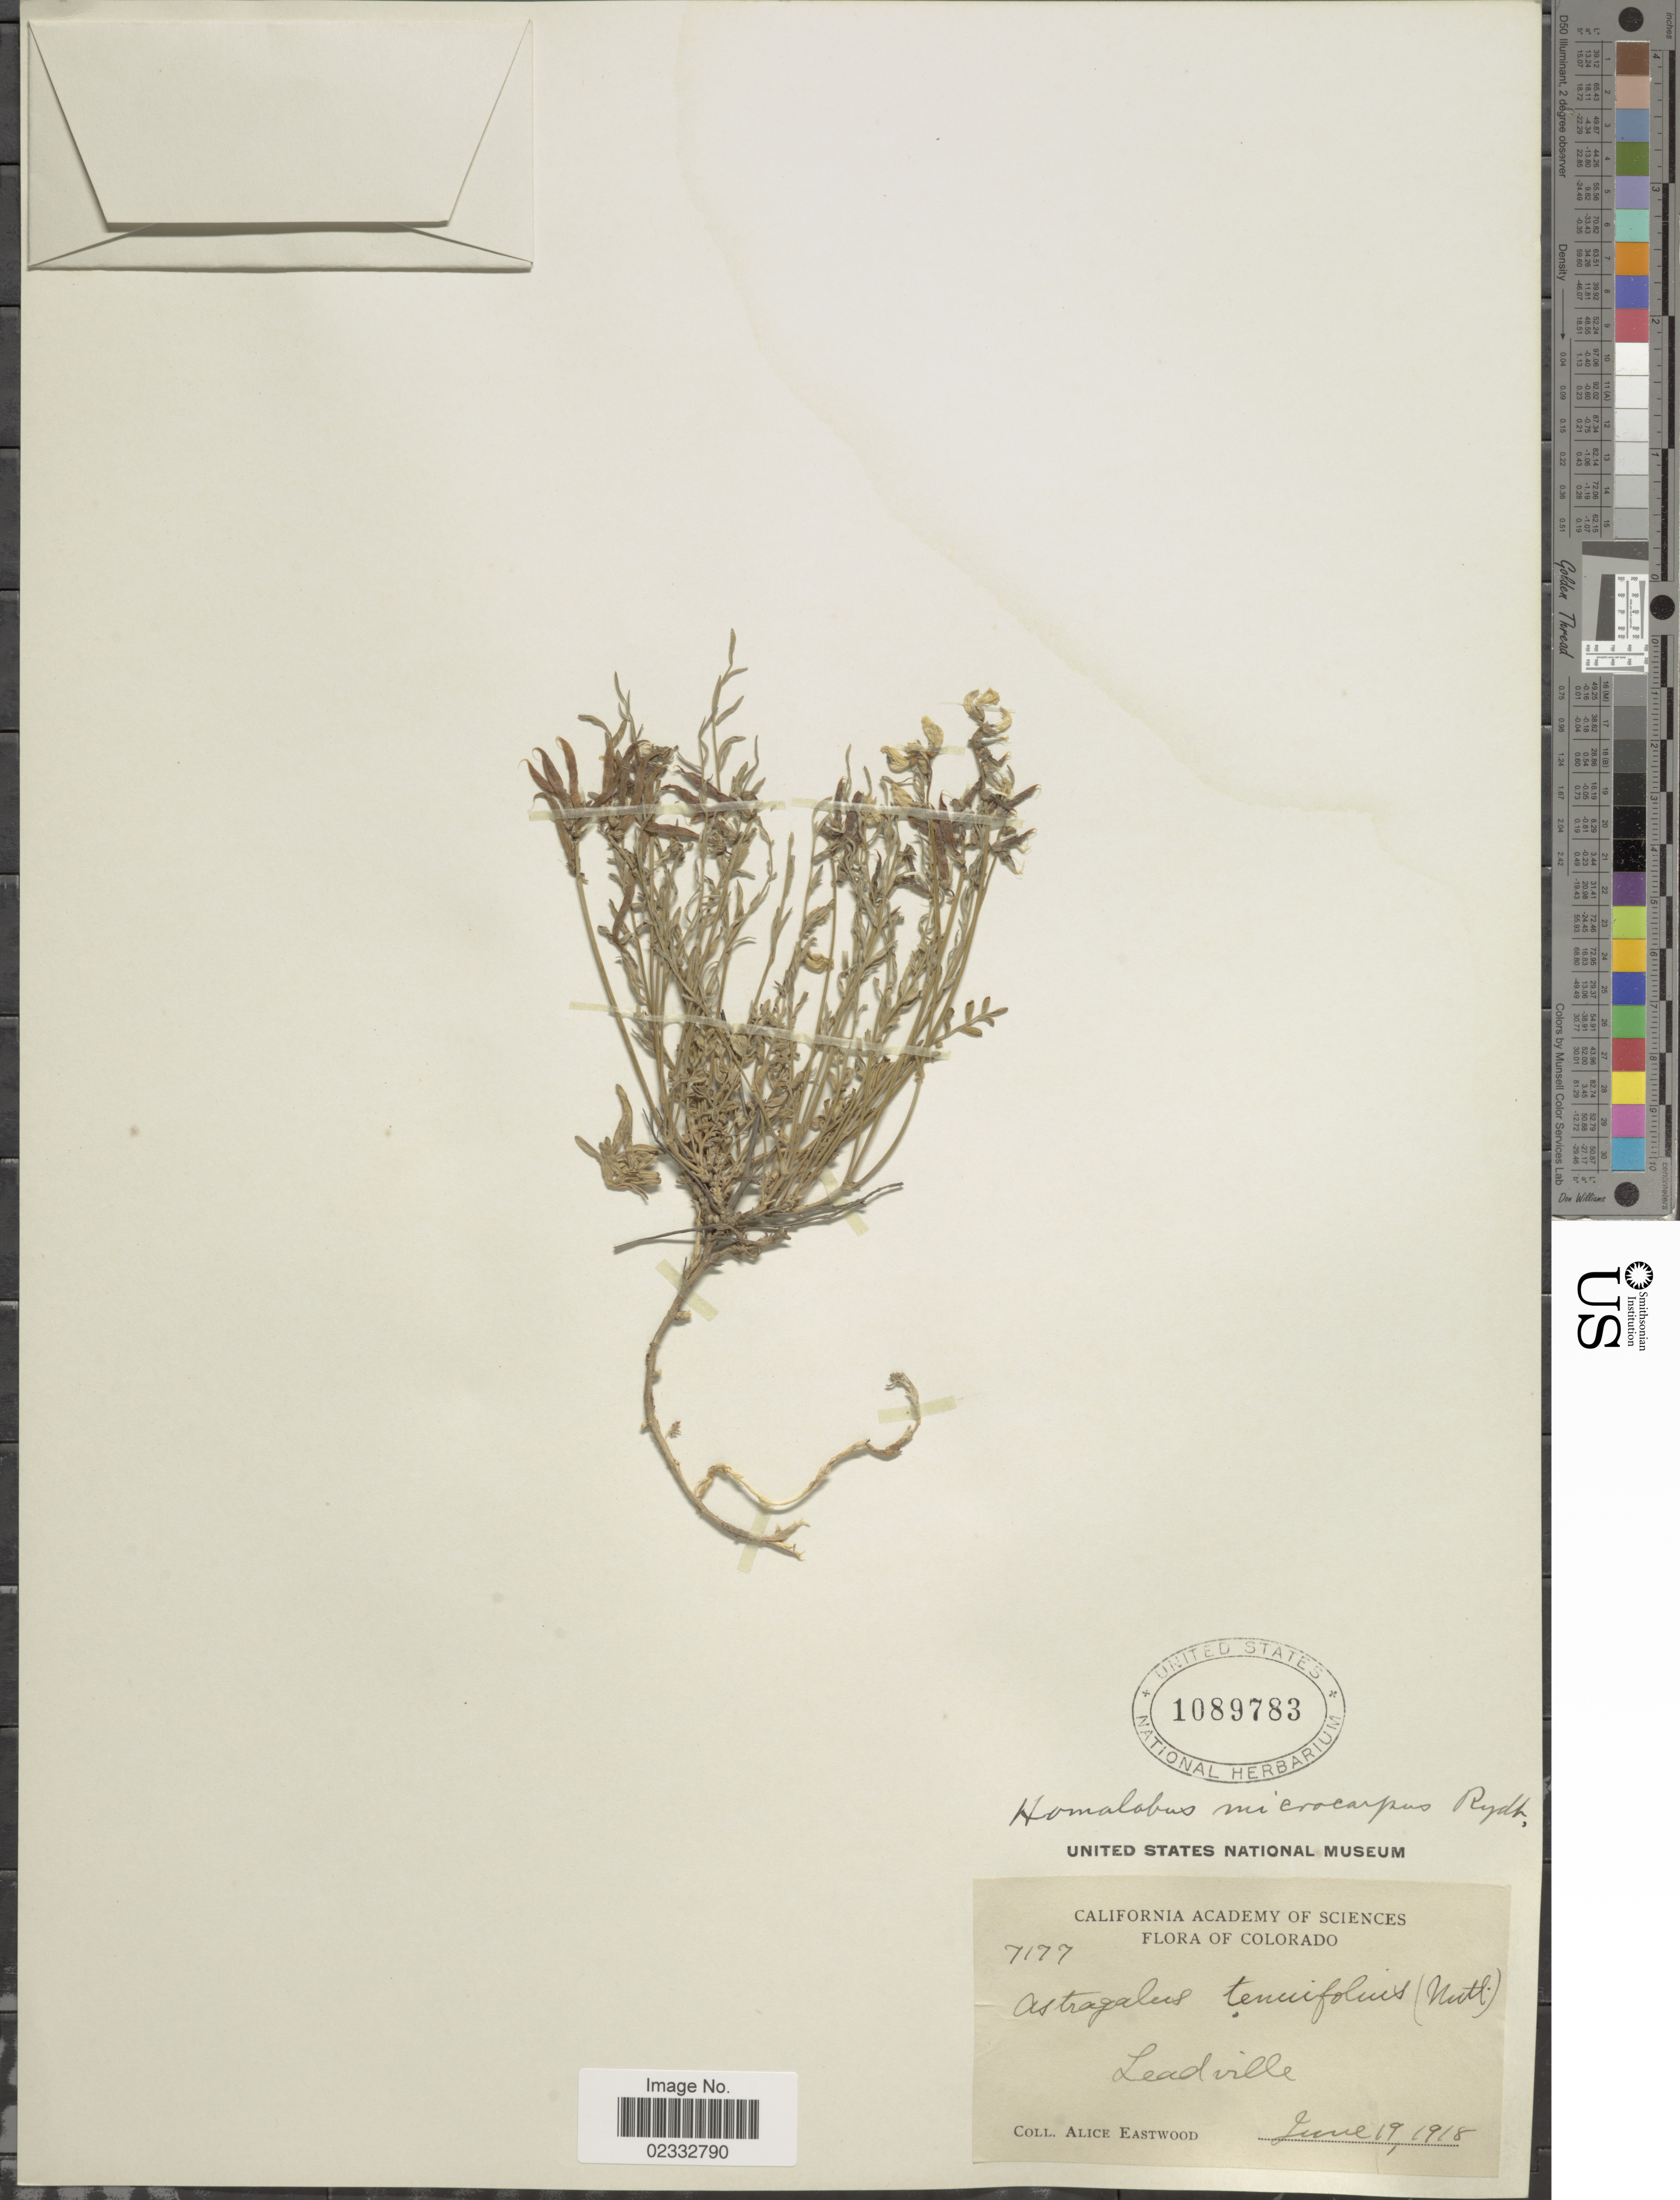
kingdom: Plantae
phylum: Tracheophyta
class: Magnoliopsida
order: Fabales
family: Fabaceae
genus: Astragalus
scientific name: Astragalus microcarpus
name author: A. DC.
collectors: A. Eastwood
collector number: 7177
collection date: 1918-06-19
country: United States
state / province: Colorado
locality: Leadville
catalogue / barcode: US 1089783